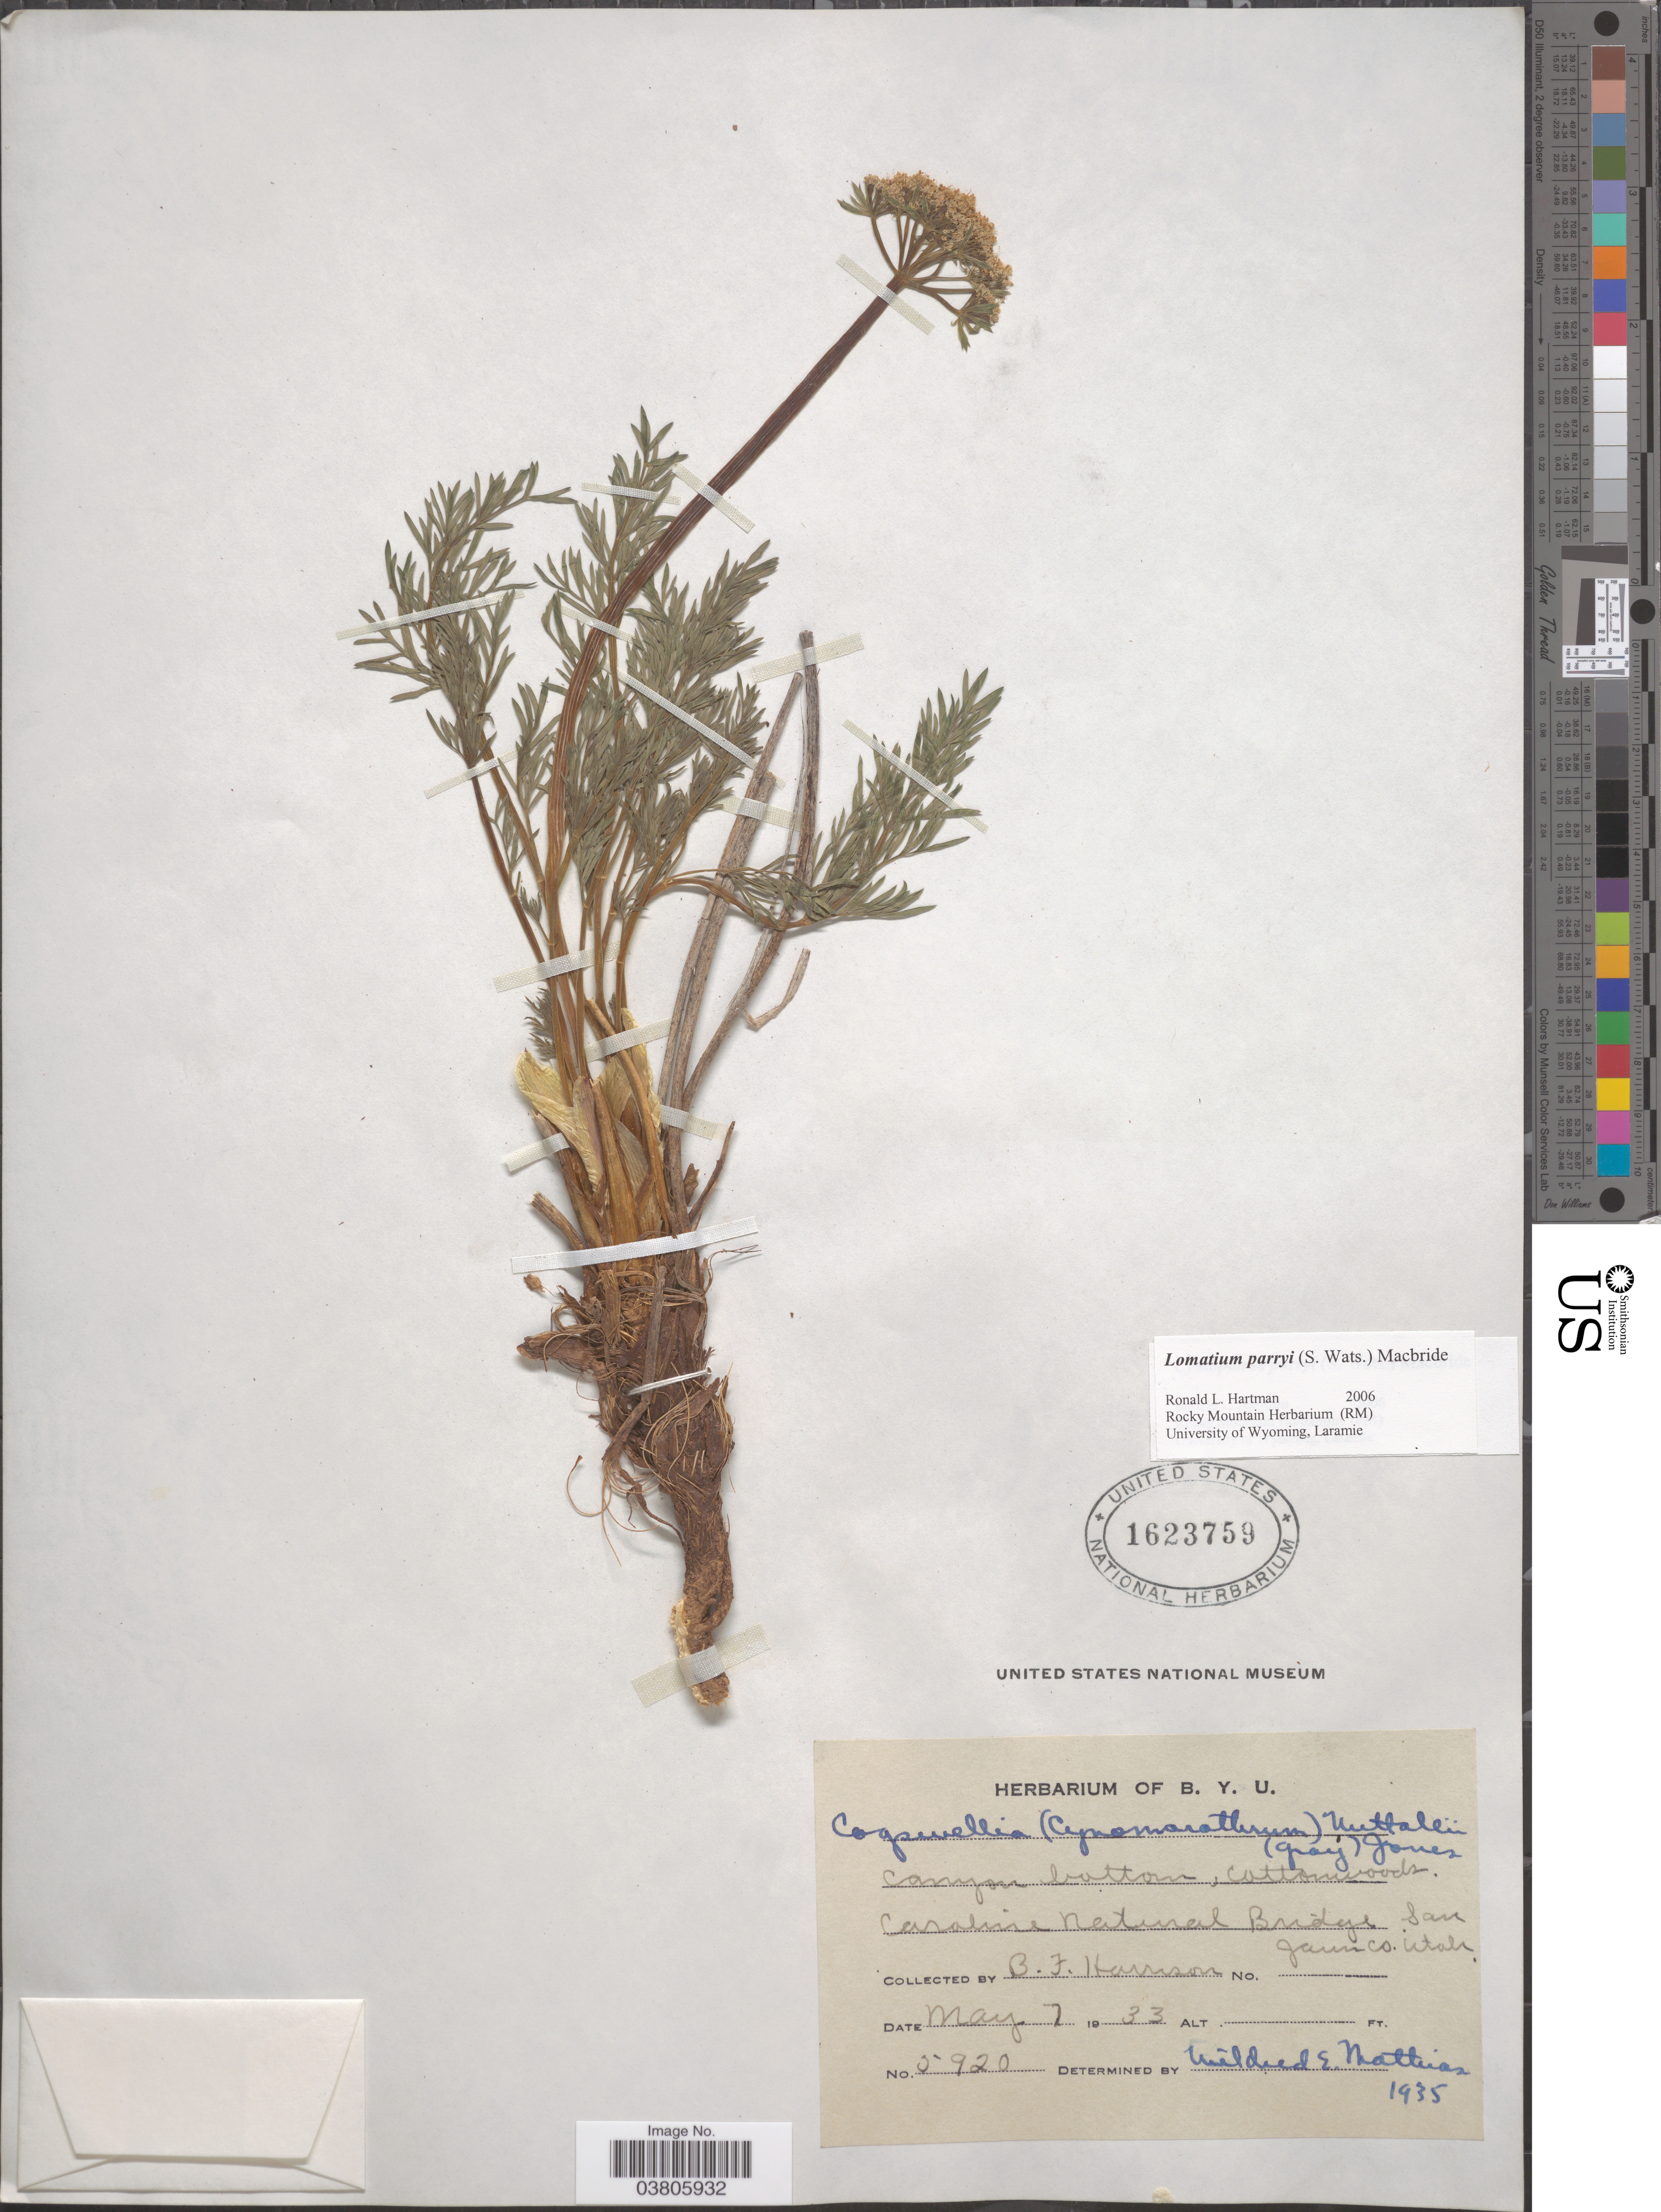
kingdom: Plantae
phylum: Tracheophyta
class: Magnoliopsida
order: Apiales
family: Apiaceae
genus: Lomatium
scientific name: Lomatium parryi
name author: (S. Watson) J.F. Macbr.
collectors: B. F. Harrison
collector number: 5920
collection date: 1933-05-07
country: United States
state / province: Utah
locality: Canyon bottom, Cottonwoods. Caroline Natural Bridge. San Juan Co.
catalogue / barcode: US 1623759